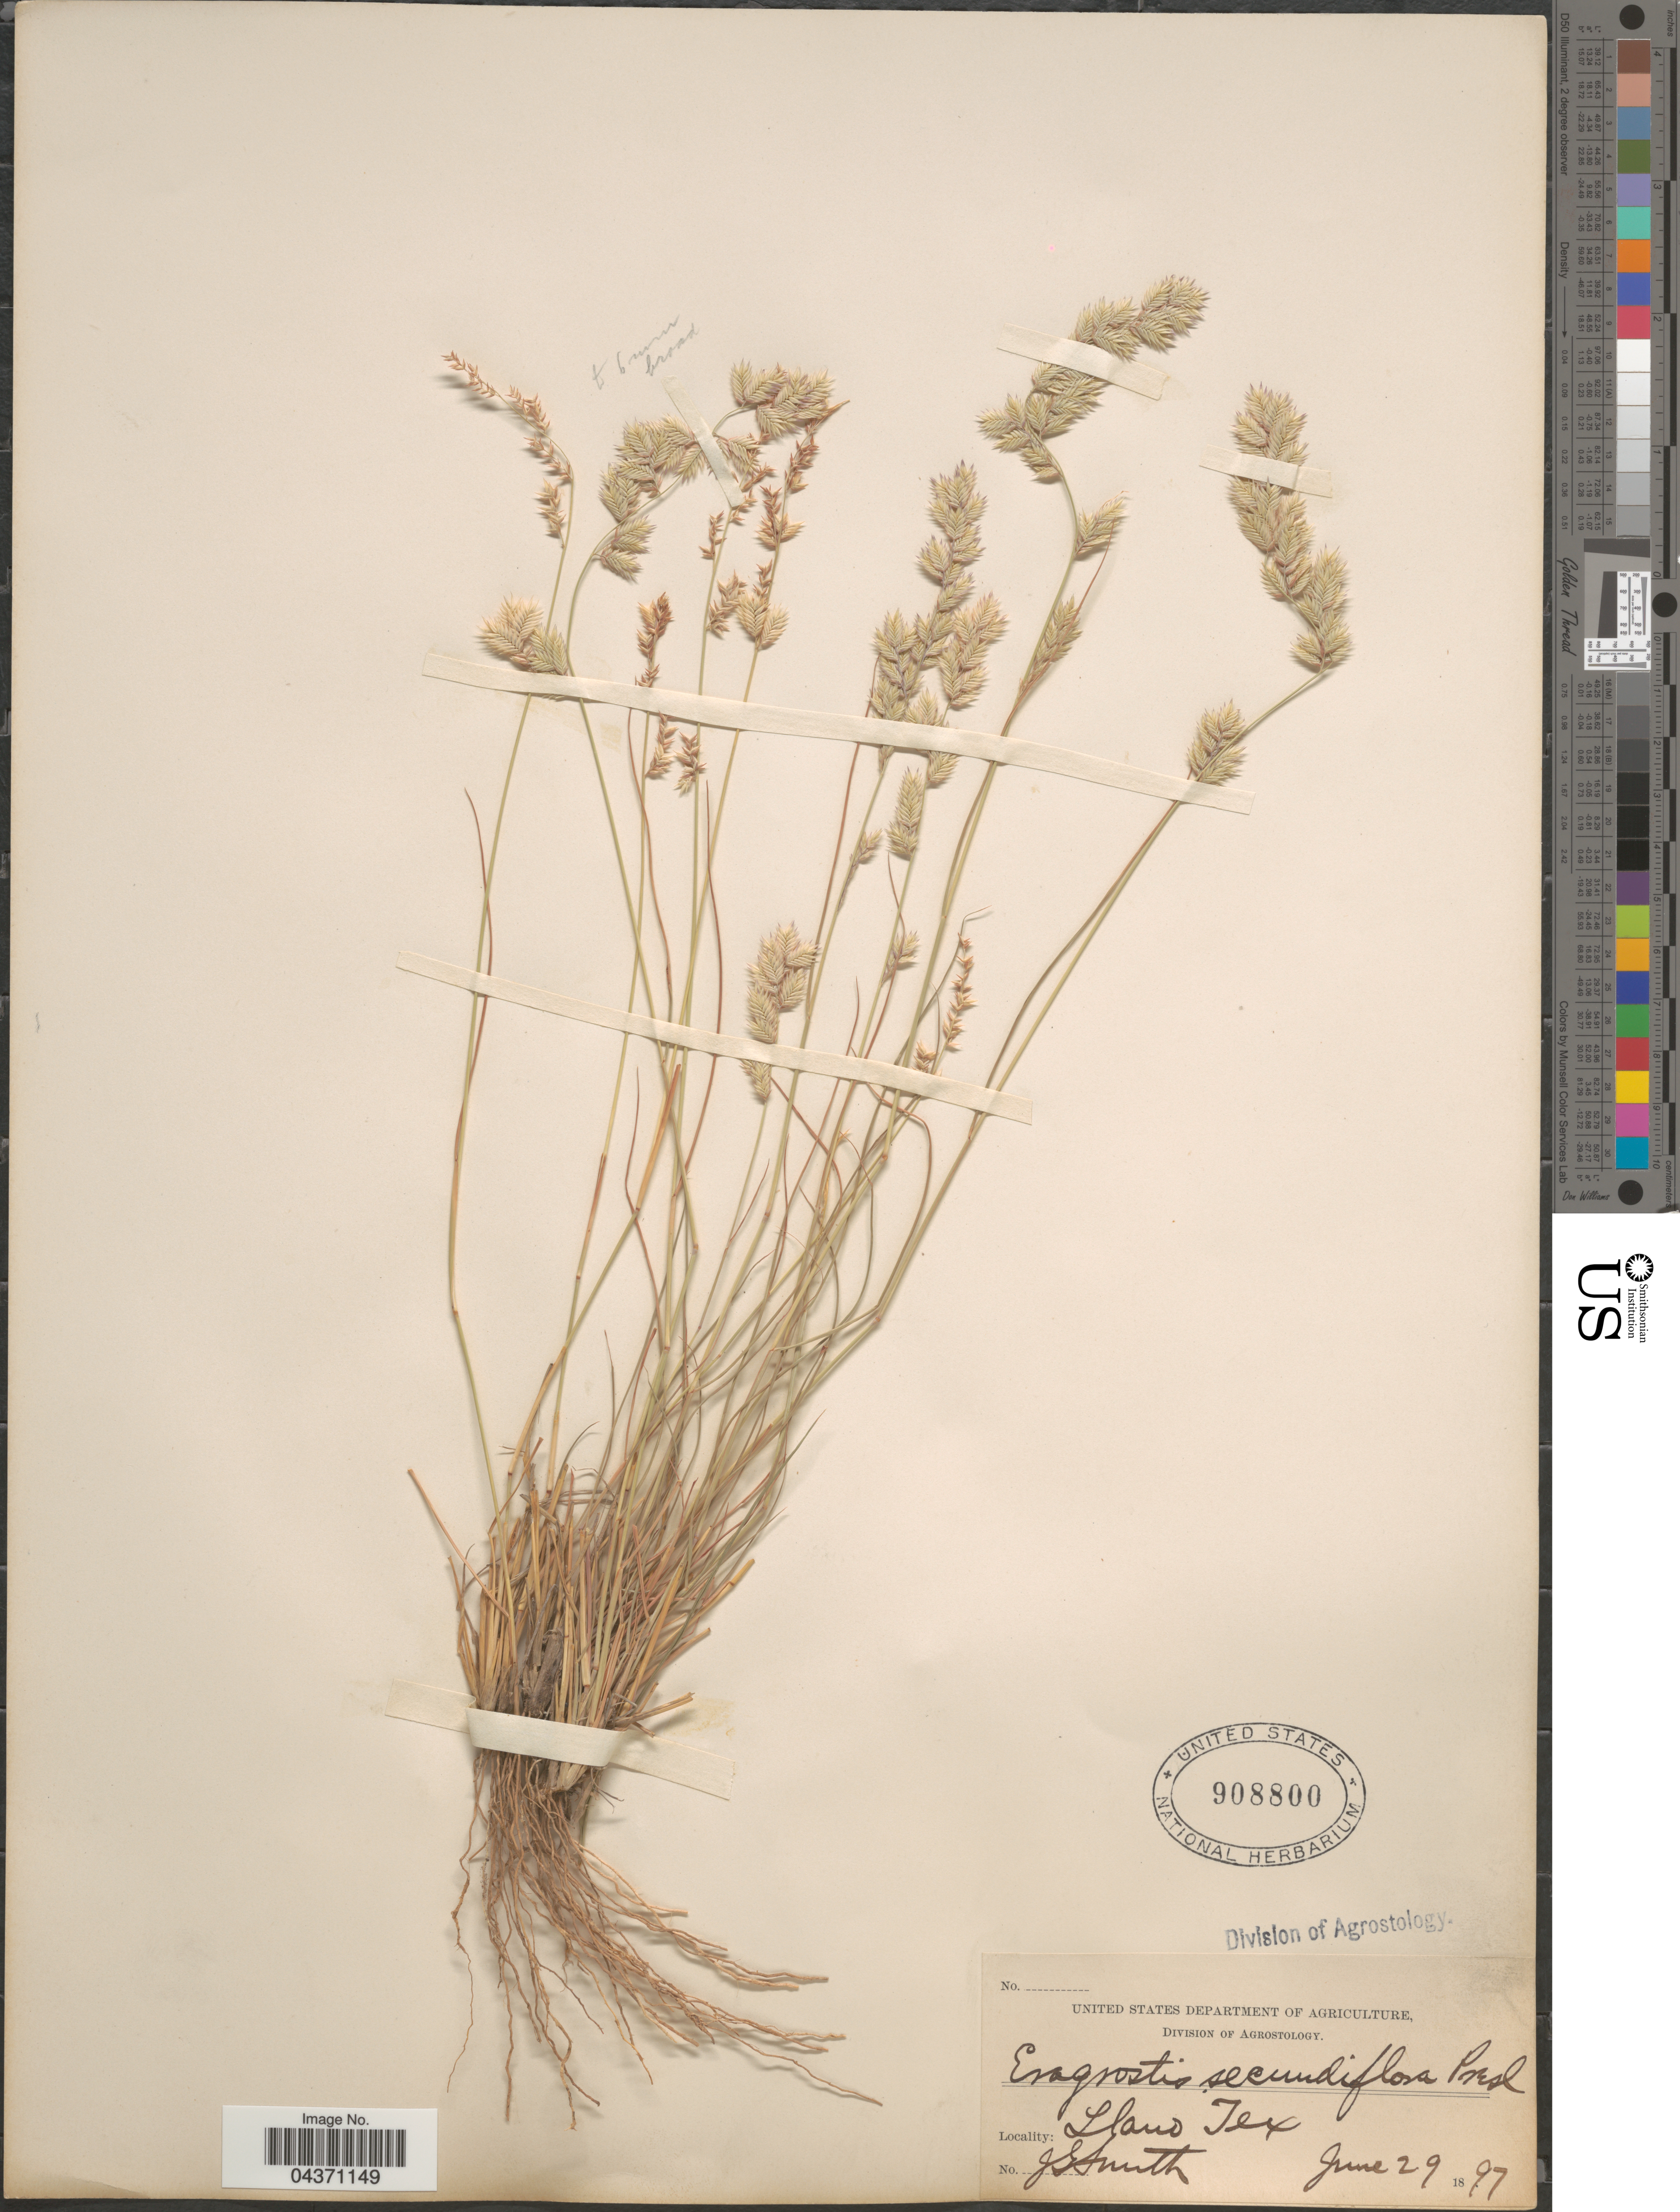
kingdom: Plantae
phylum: Tracheophyta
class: Liliopsida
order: Poales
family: Poaceae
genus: Eragrostis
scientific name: Eragrostis secundiflora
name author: J. Presl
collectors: J. G. Smith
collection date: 1897-06-29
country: United States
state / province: Texas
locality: Llano.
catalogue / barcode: US 908800